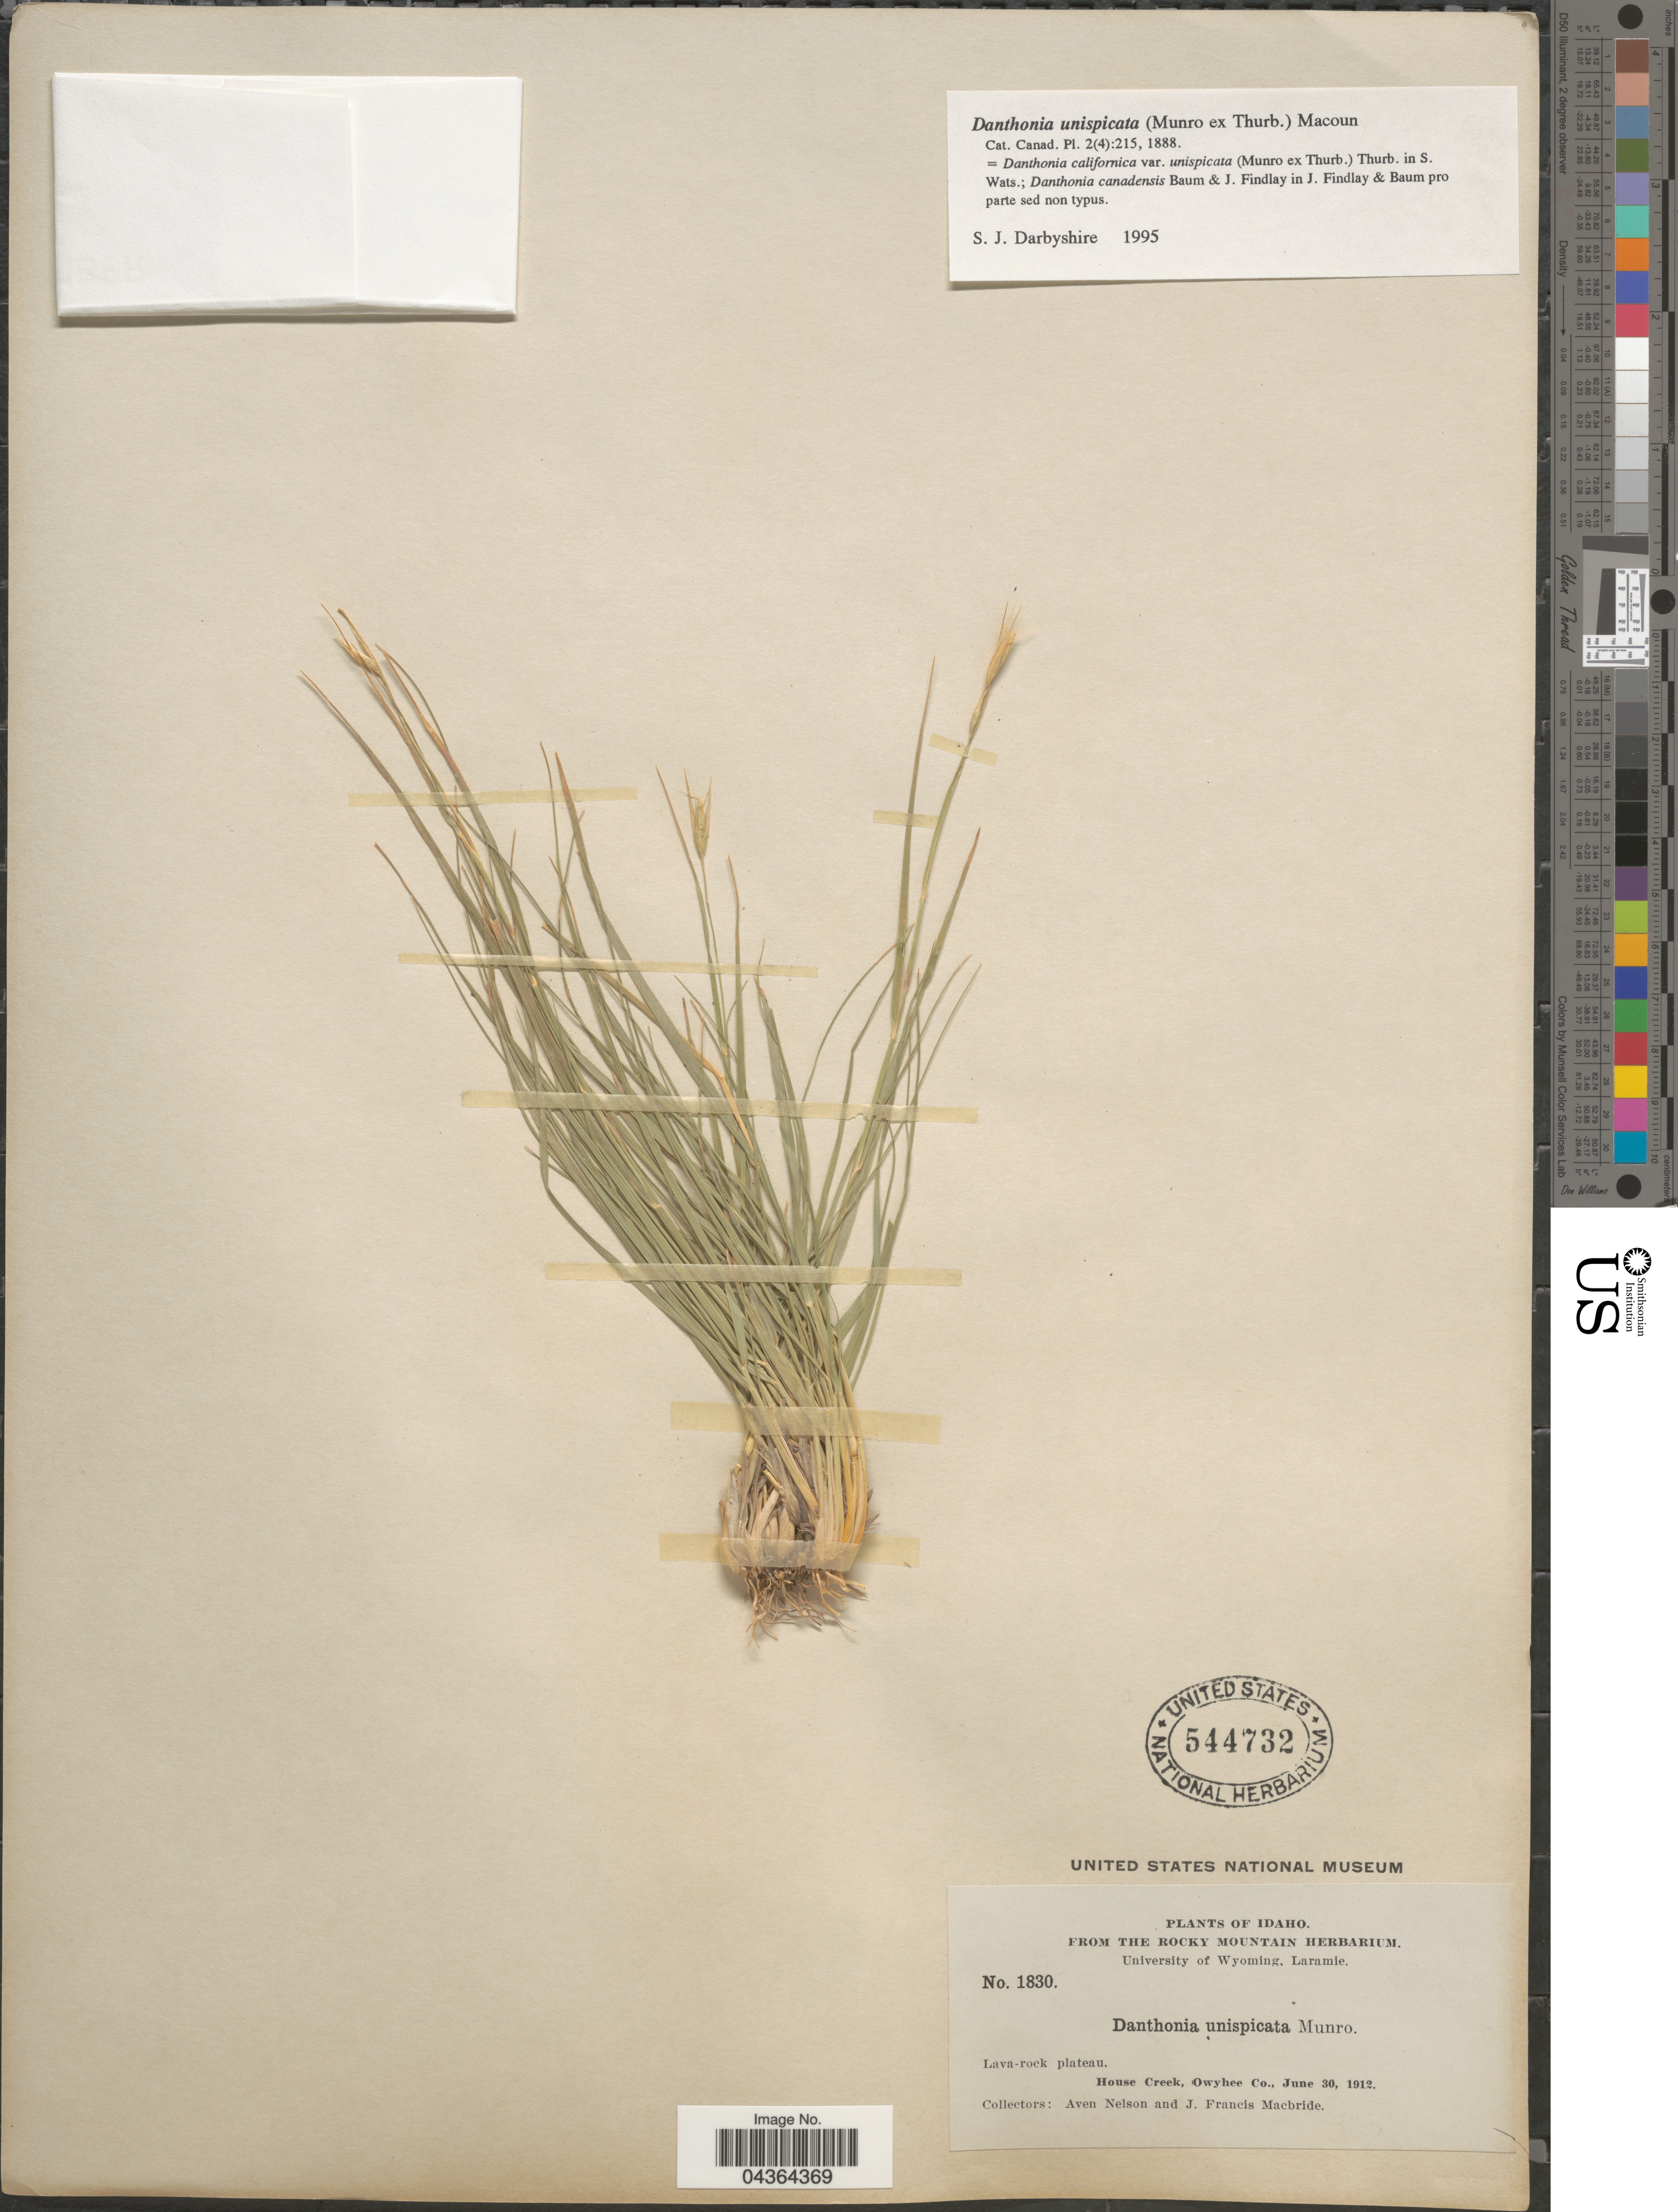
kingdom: Plantae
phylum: Tracheophyta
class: Liliopsida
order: Poales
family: Poaceae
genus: Danthonia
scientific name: Danthonia unispicata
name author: (Thurb.) Munro ex Macoun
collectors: A. Nelson & J. F. Macbride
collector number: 1830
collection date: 1912-06-30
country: United States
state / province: Idaho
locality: Lava-rock plateau. House Creek, Owyhee Co.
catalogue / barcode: US 544732